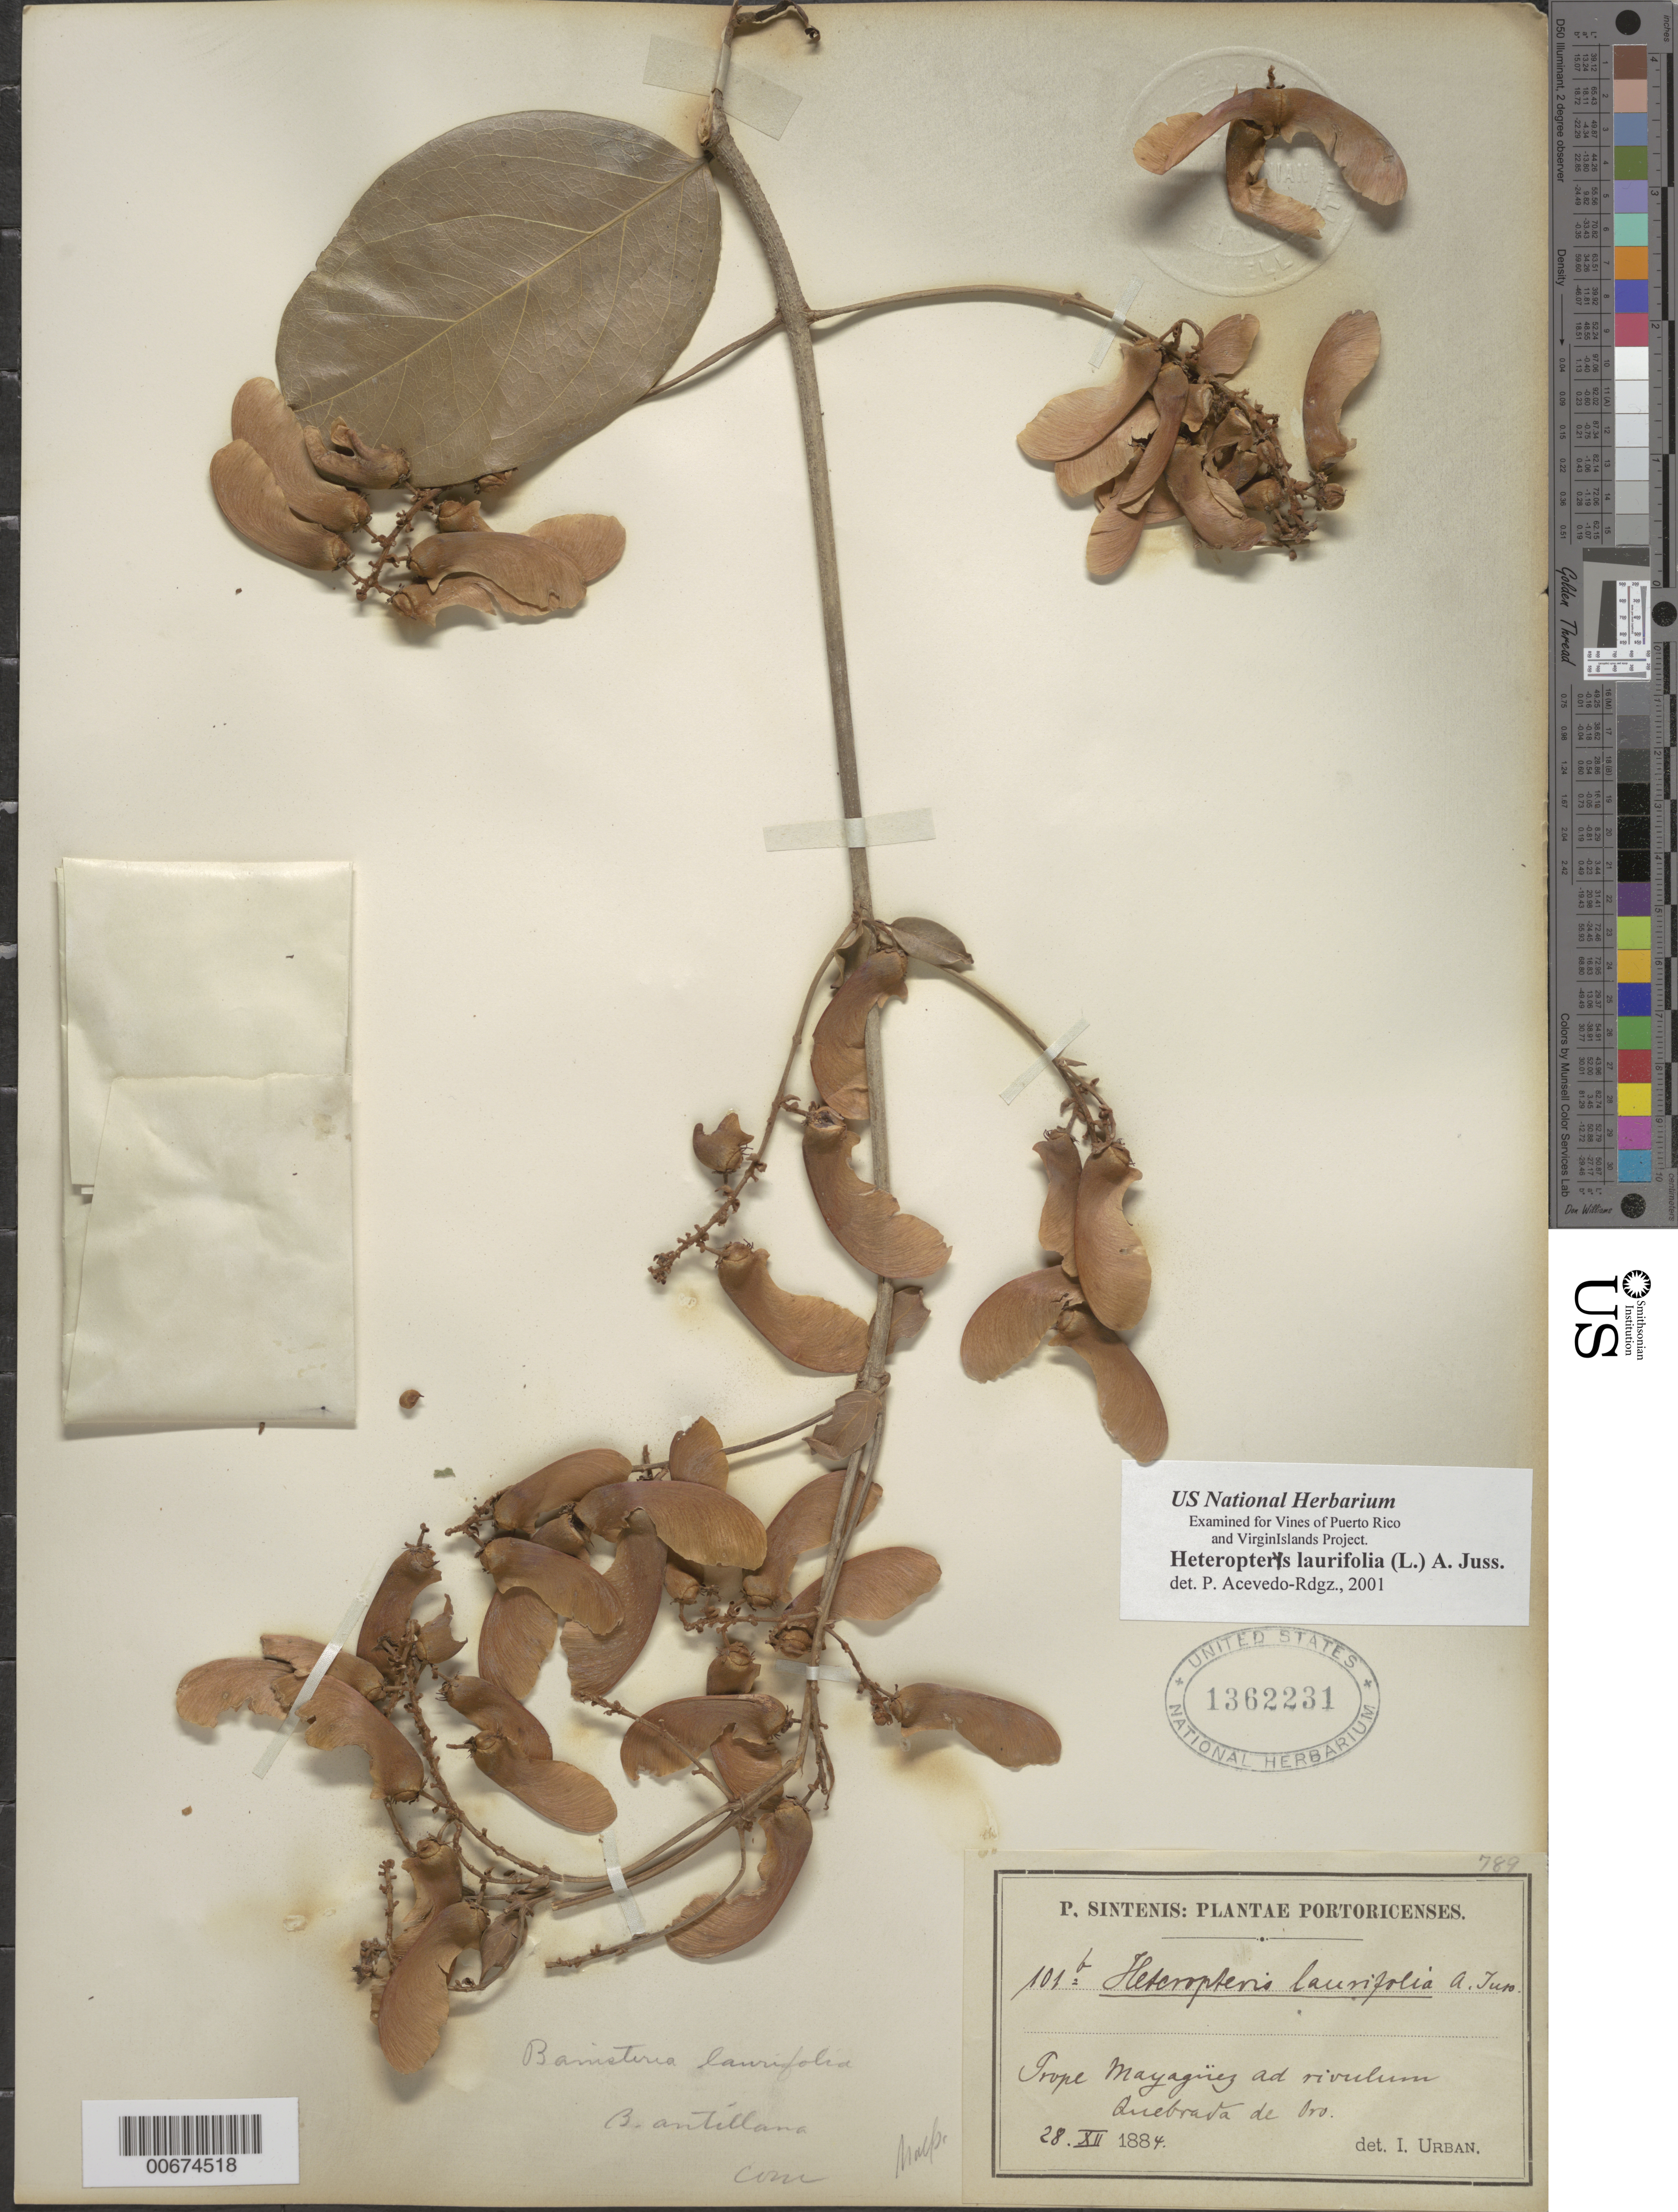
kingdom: Plantae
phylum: Tracheophyta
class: Magnoliopsida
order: Malpighiales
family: Malpighiaceae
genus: Heteropterys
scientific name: Heteropterys laurifolia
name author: (L.) A. Juss.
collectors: P. Sintenis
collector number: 101b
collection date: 1884-12-28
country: Puerto Rico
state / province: Mayagüez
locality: Portoricenses. [unsure placement] Trope Mayagüez ad rivulum Quebrada de Oro.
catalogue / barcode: US 1362231